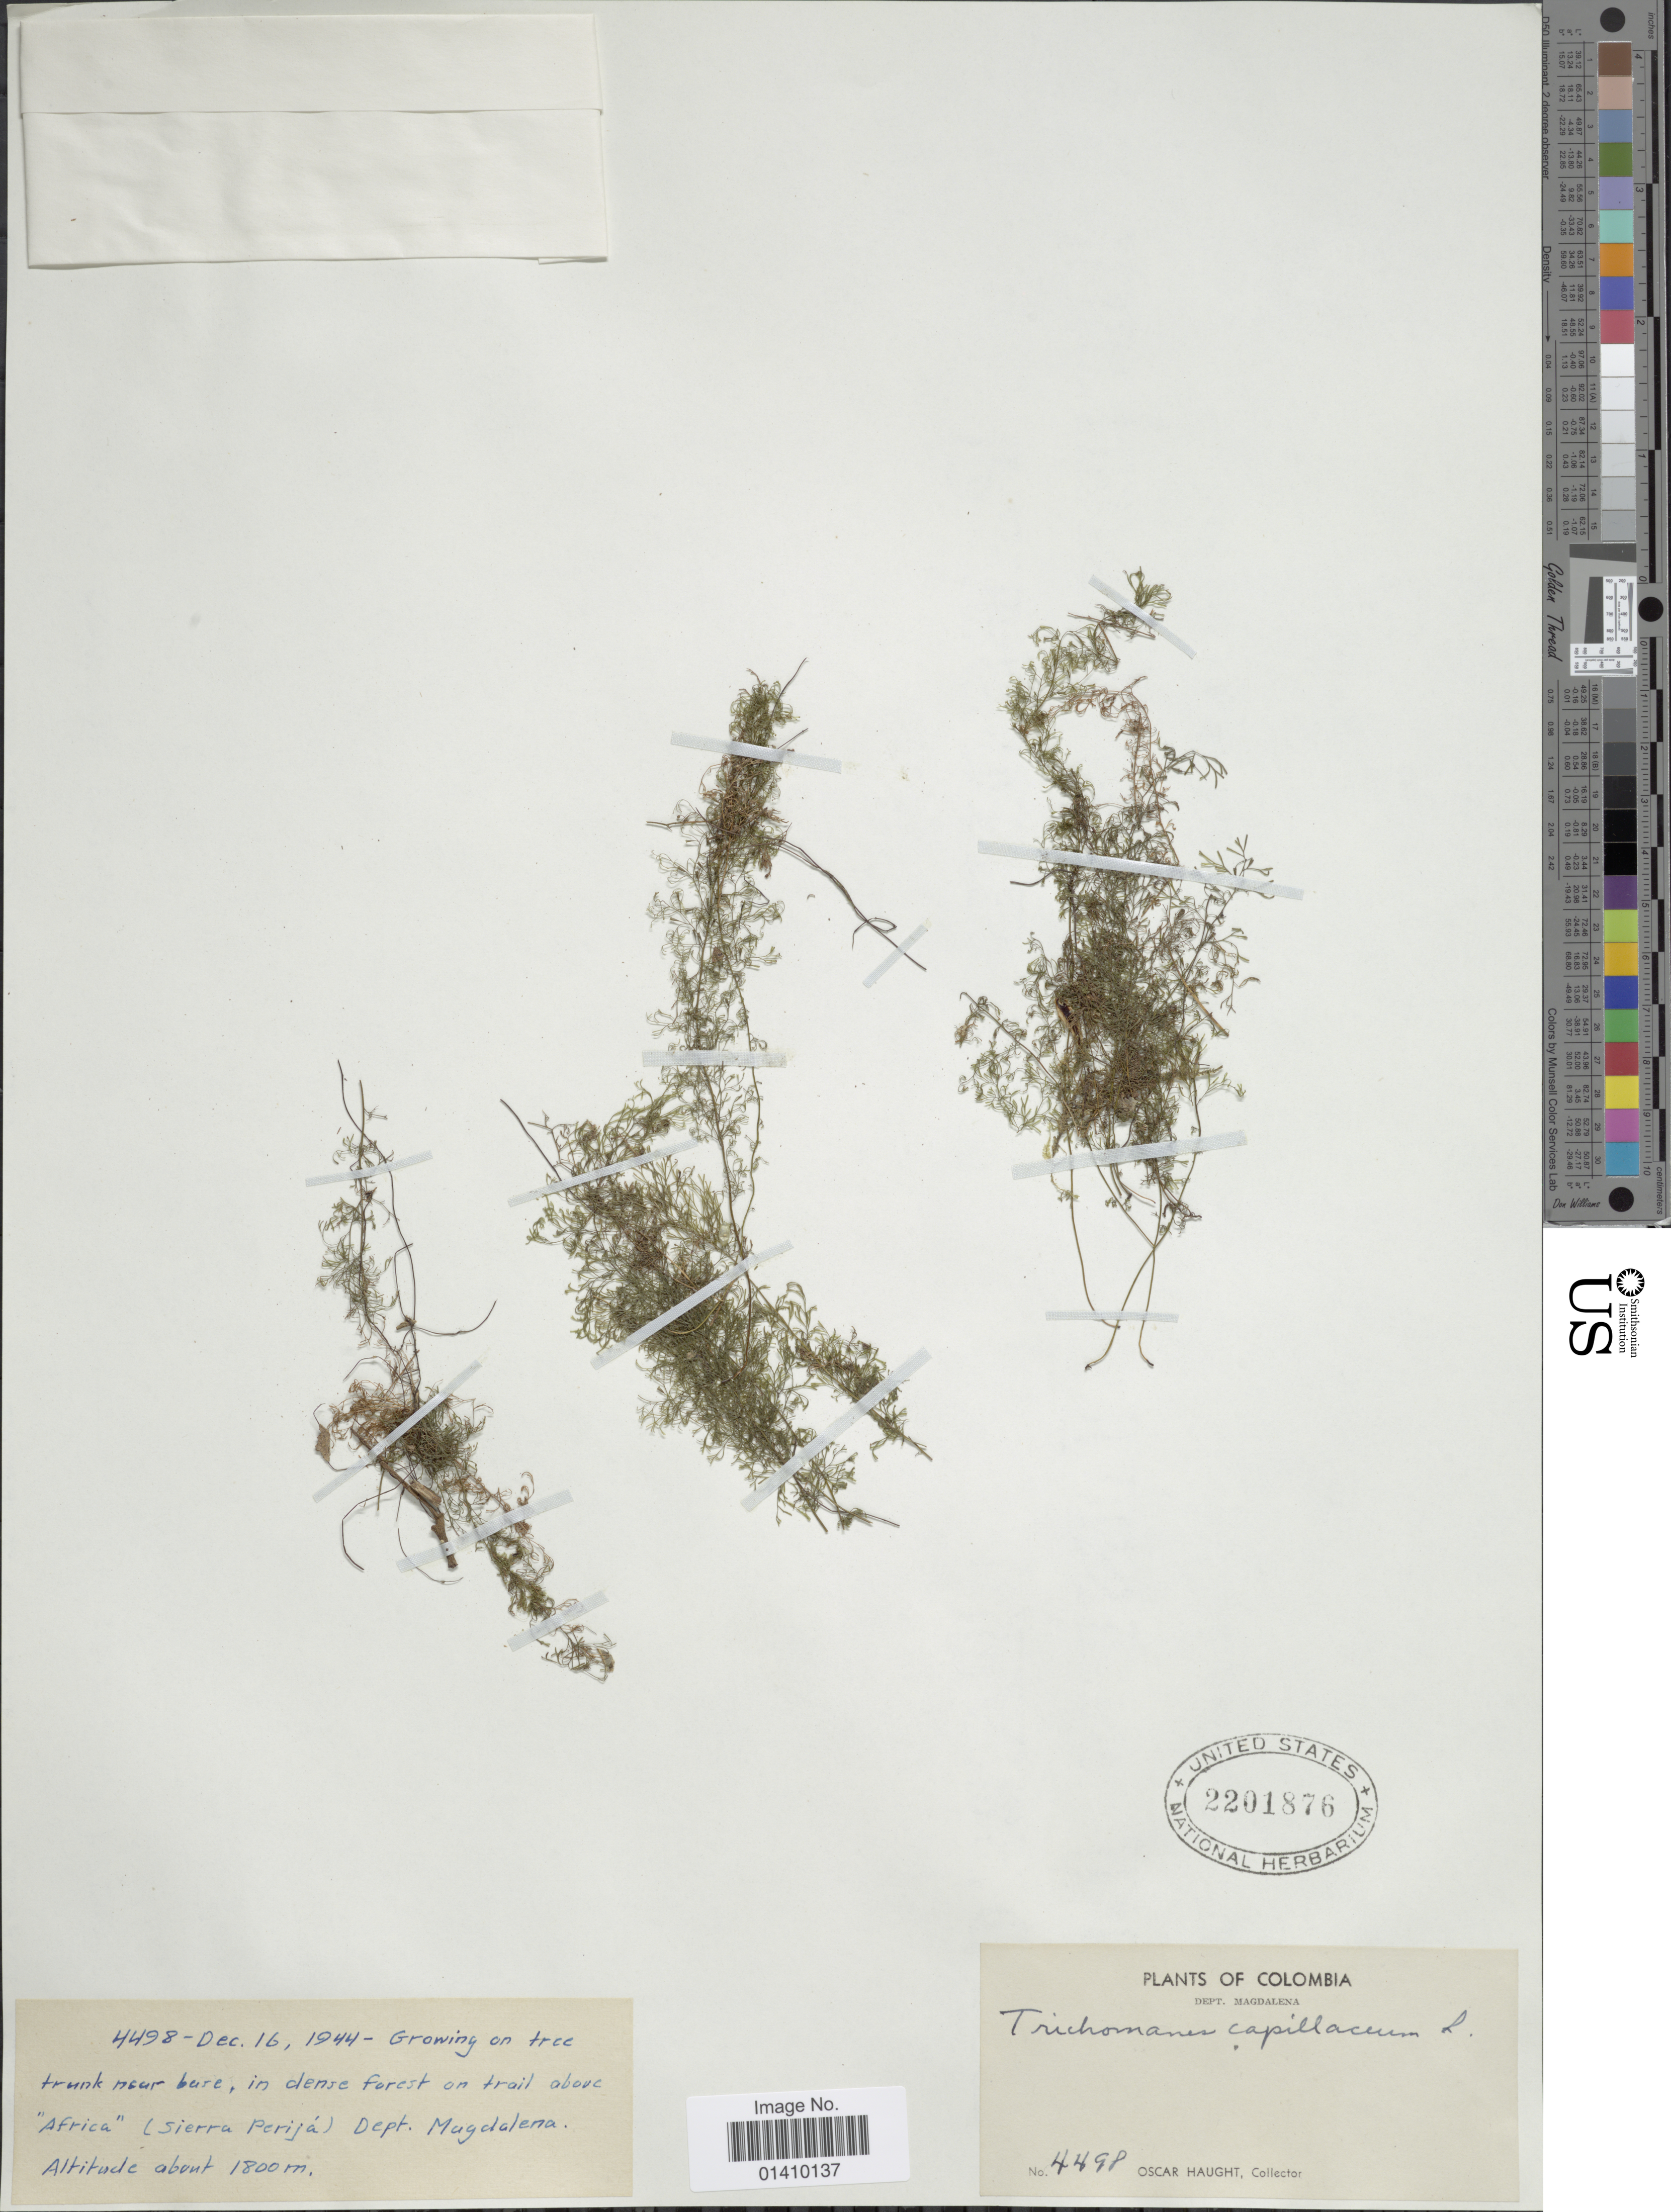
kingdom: Plantae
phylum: Tracheophyta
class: Polypodiopsida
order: Hymenophyllales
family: Hymenophyllaceae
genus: Polyphlebium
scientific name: Polyphlebium capillaceum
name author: (L.) Ebihara & Dubuisson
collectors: O. L. Haught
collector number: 4498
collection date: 1944-12-16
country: Colombia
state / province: Magdalena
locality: Dense forest on trail above Afeica (sierra Perija)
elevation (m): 1800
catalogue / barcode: US 2201876